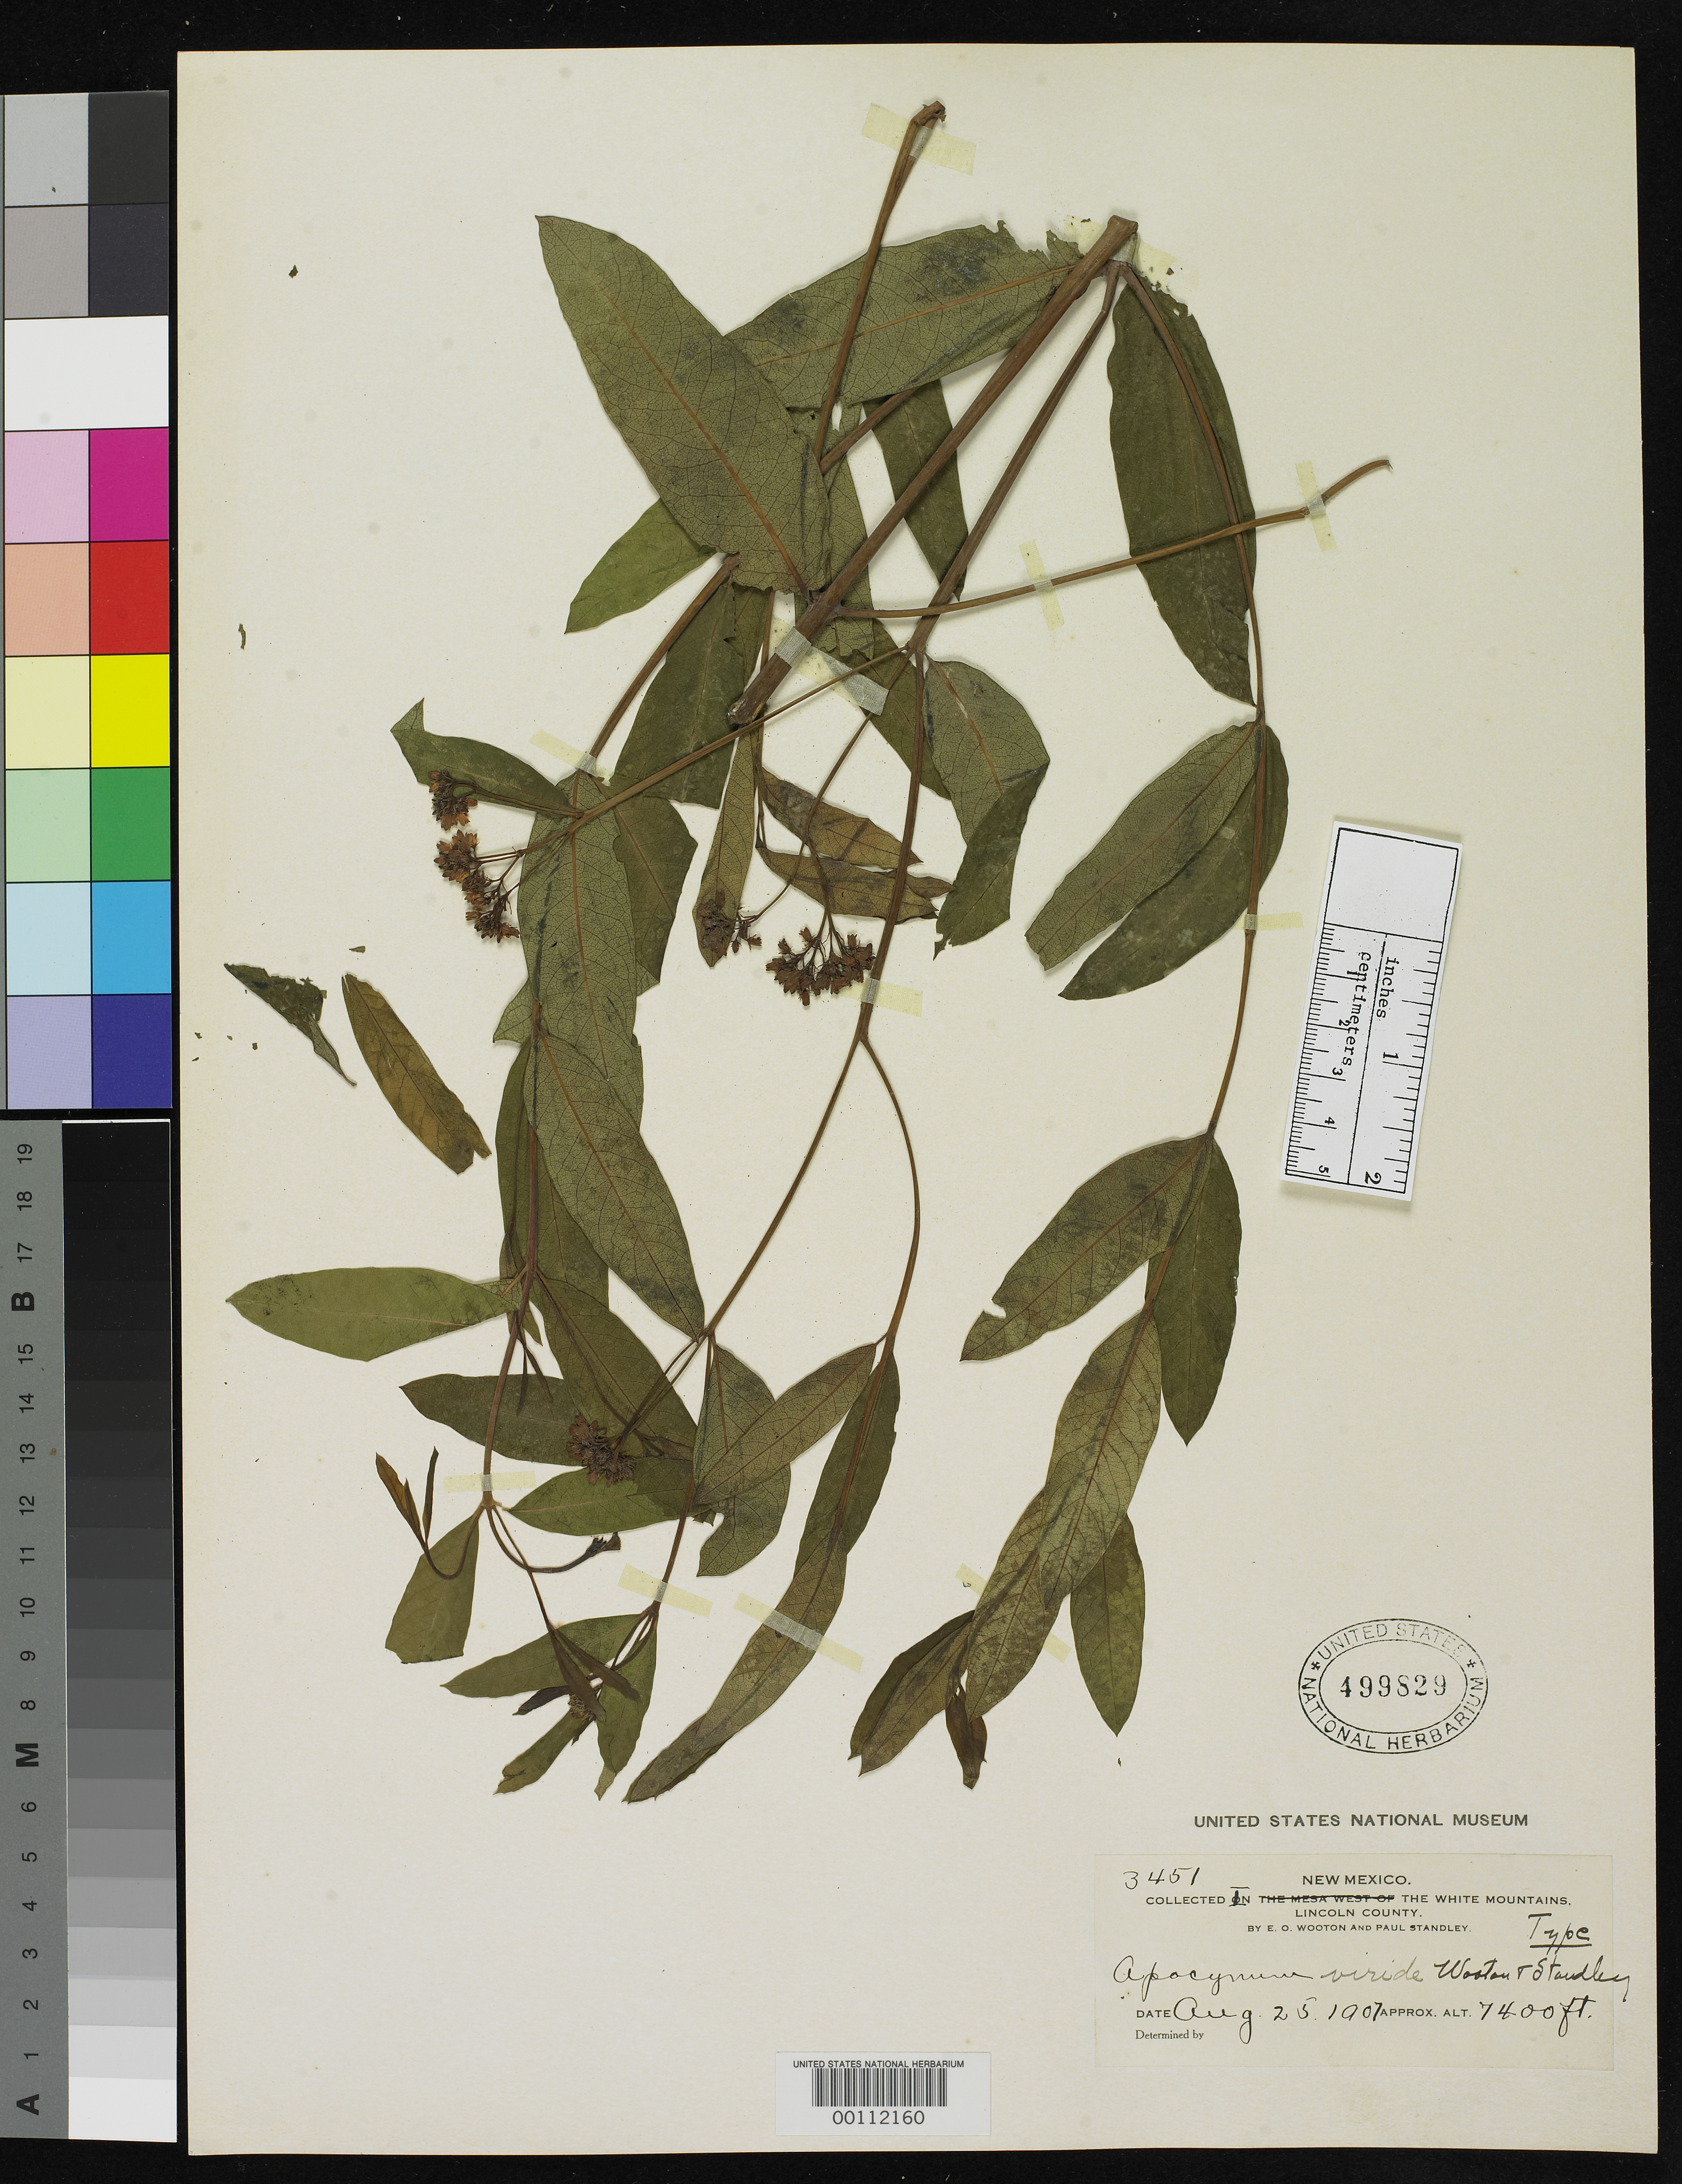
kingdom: Plantae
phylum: Tracheophyta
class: Magnoliopsida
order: Gentianales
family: Apocynaceae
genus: Apocynum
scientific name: Apocynum viride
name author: Wooton & Standl.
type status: Holotype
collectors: E. O. Wooton & P. C. Standley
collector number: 3451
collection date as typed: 25 Aug 1907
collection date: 1907-08-25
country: United States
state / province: New Mexico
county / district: Lincoln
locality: White Mountains, Eagle Creek, Gilmore's Ranch.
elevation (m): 2220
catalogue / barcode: US 499829